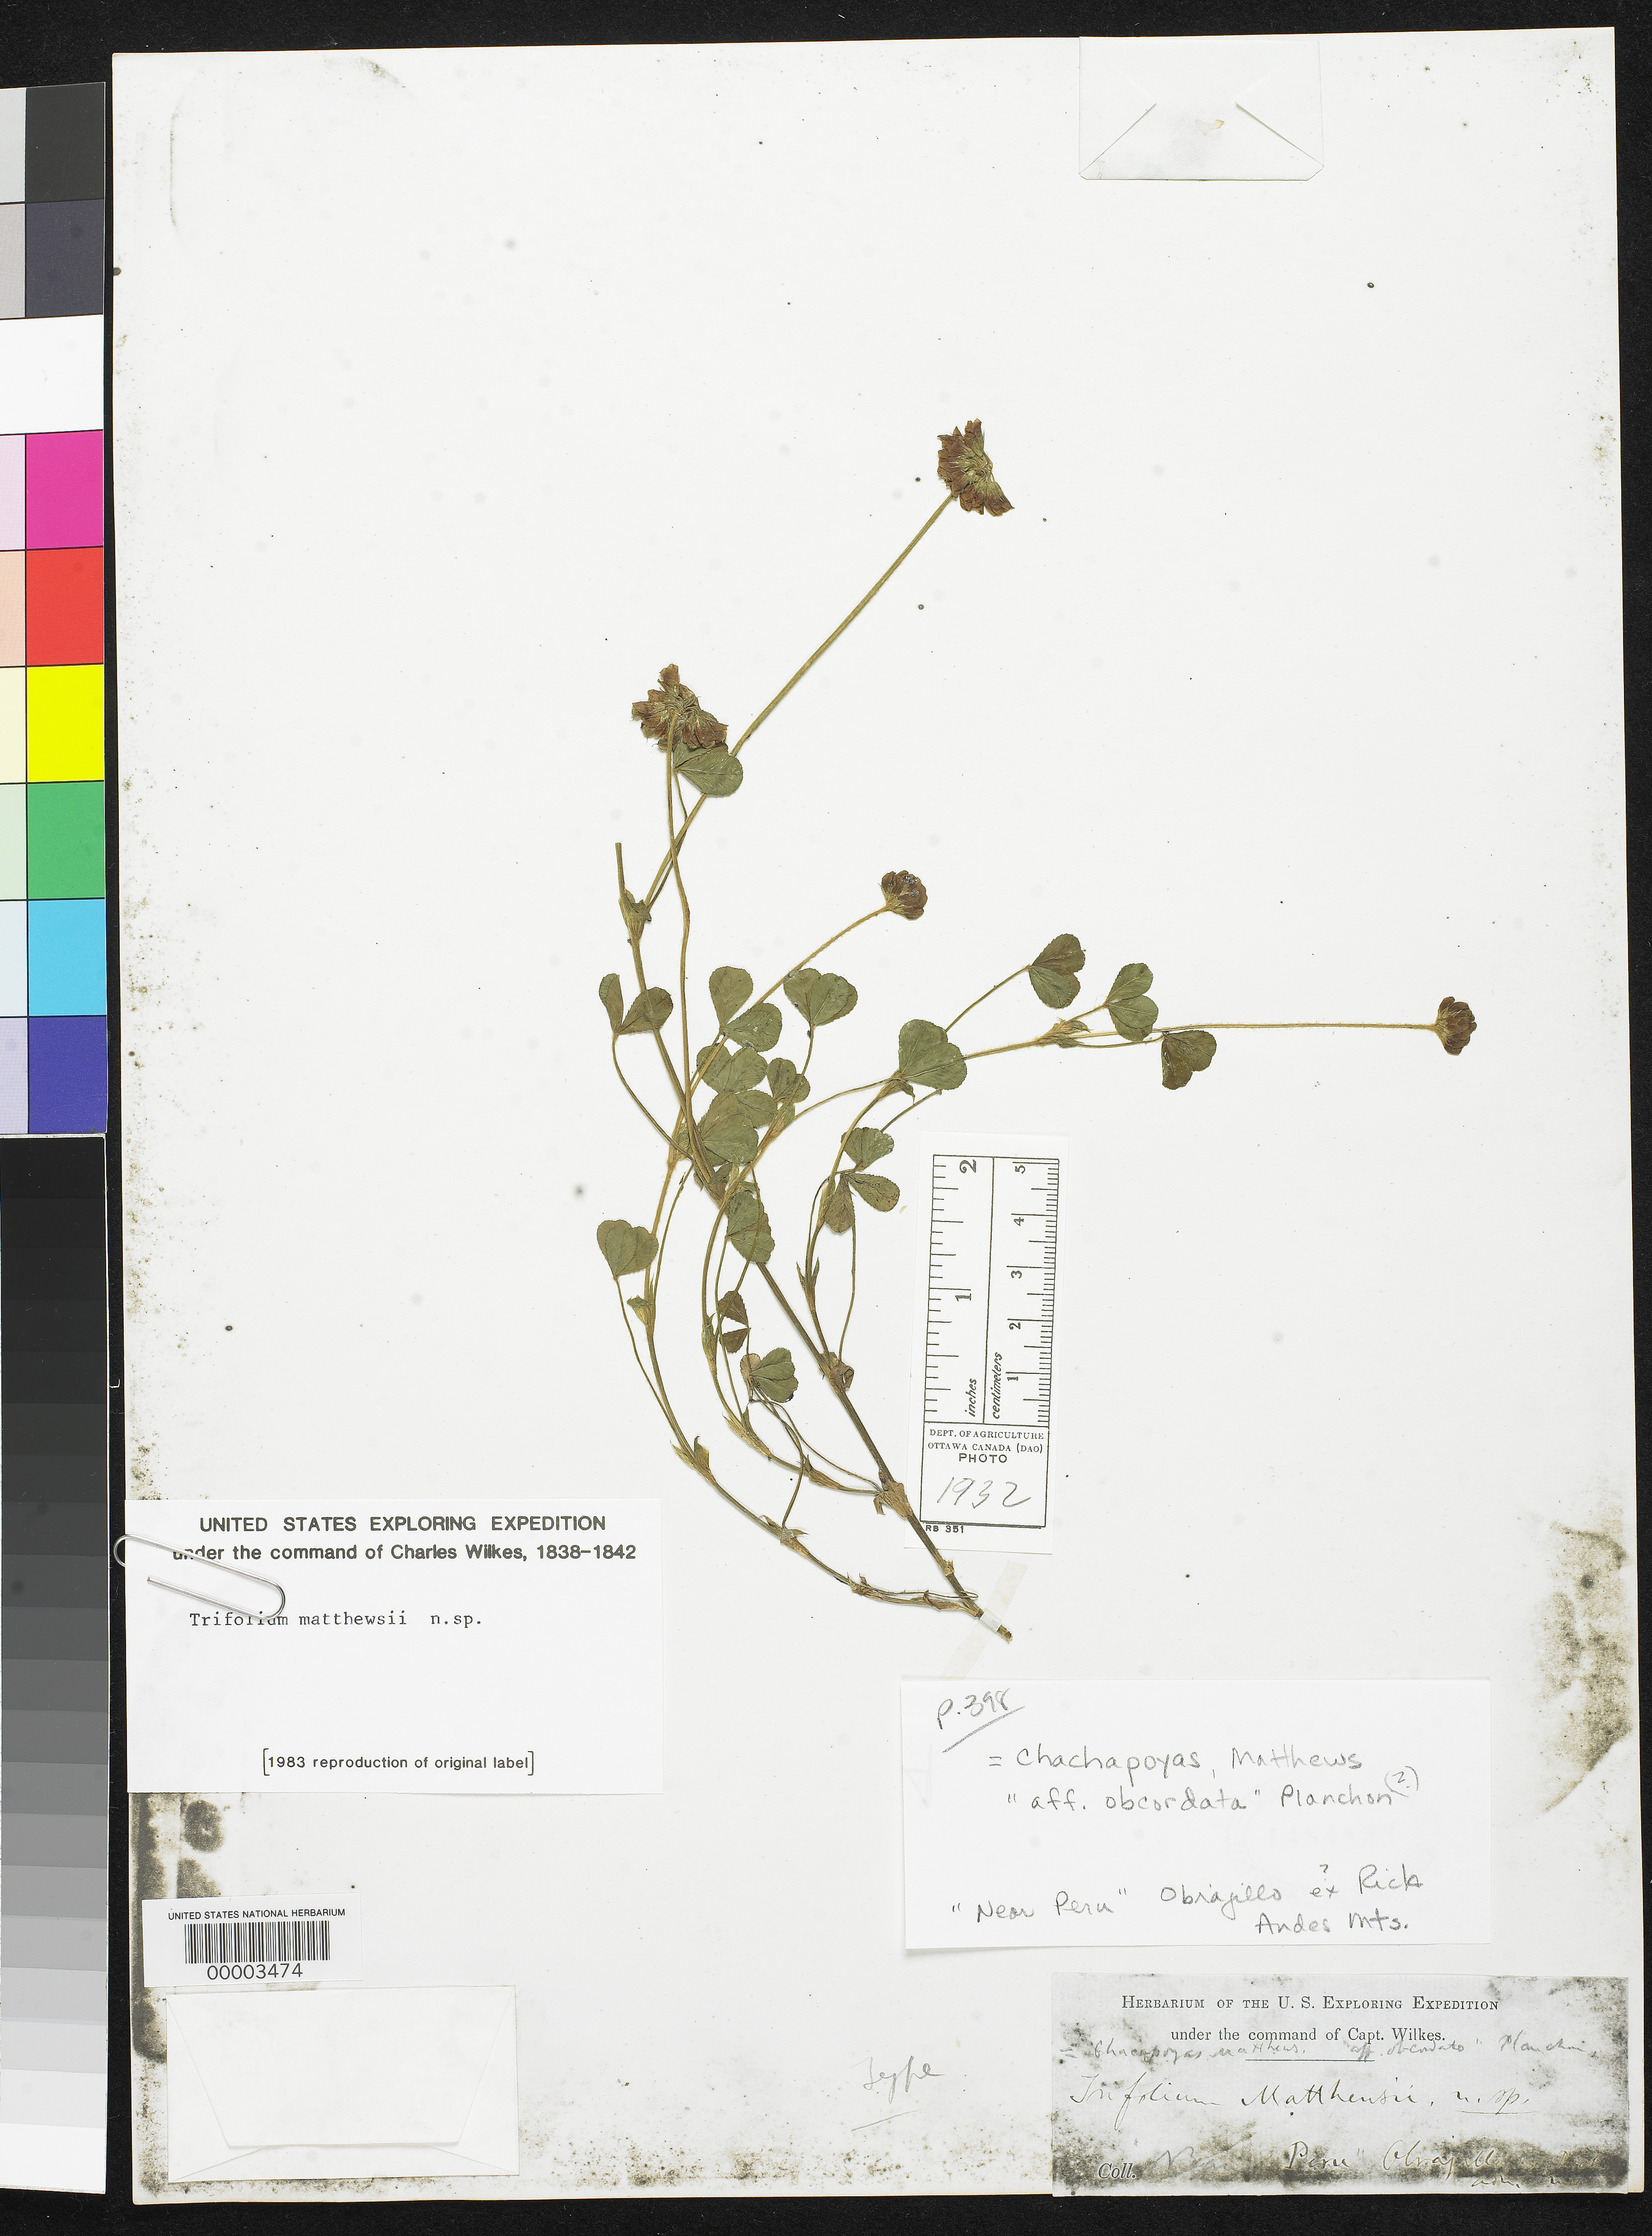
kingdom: Plantae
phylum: Tracheophyta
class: Magnoliopsida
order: Fabales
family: Fabaceae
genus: Trifolium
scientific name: Trifolium matthewsii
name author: A. Gray in Wilkes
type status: Type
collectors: Wilkes Explor. Exped.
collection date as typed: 1838 to -- --- 1842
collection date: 1838/1842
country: Peru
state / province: San Martín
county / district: Mariscal Cáceres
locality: Rio Huallaga, margen Derecha del; Balsa Probana; dtto. Tocache Nuevo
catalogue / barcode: US 1484893